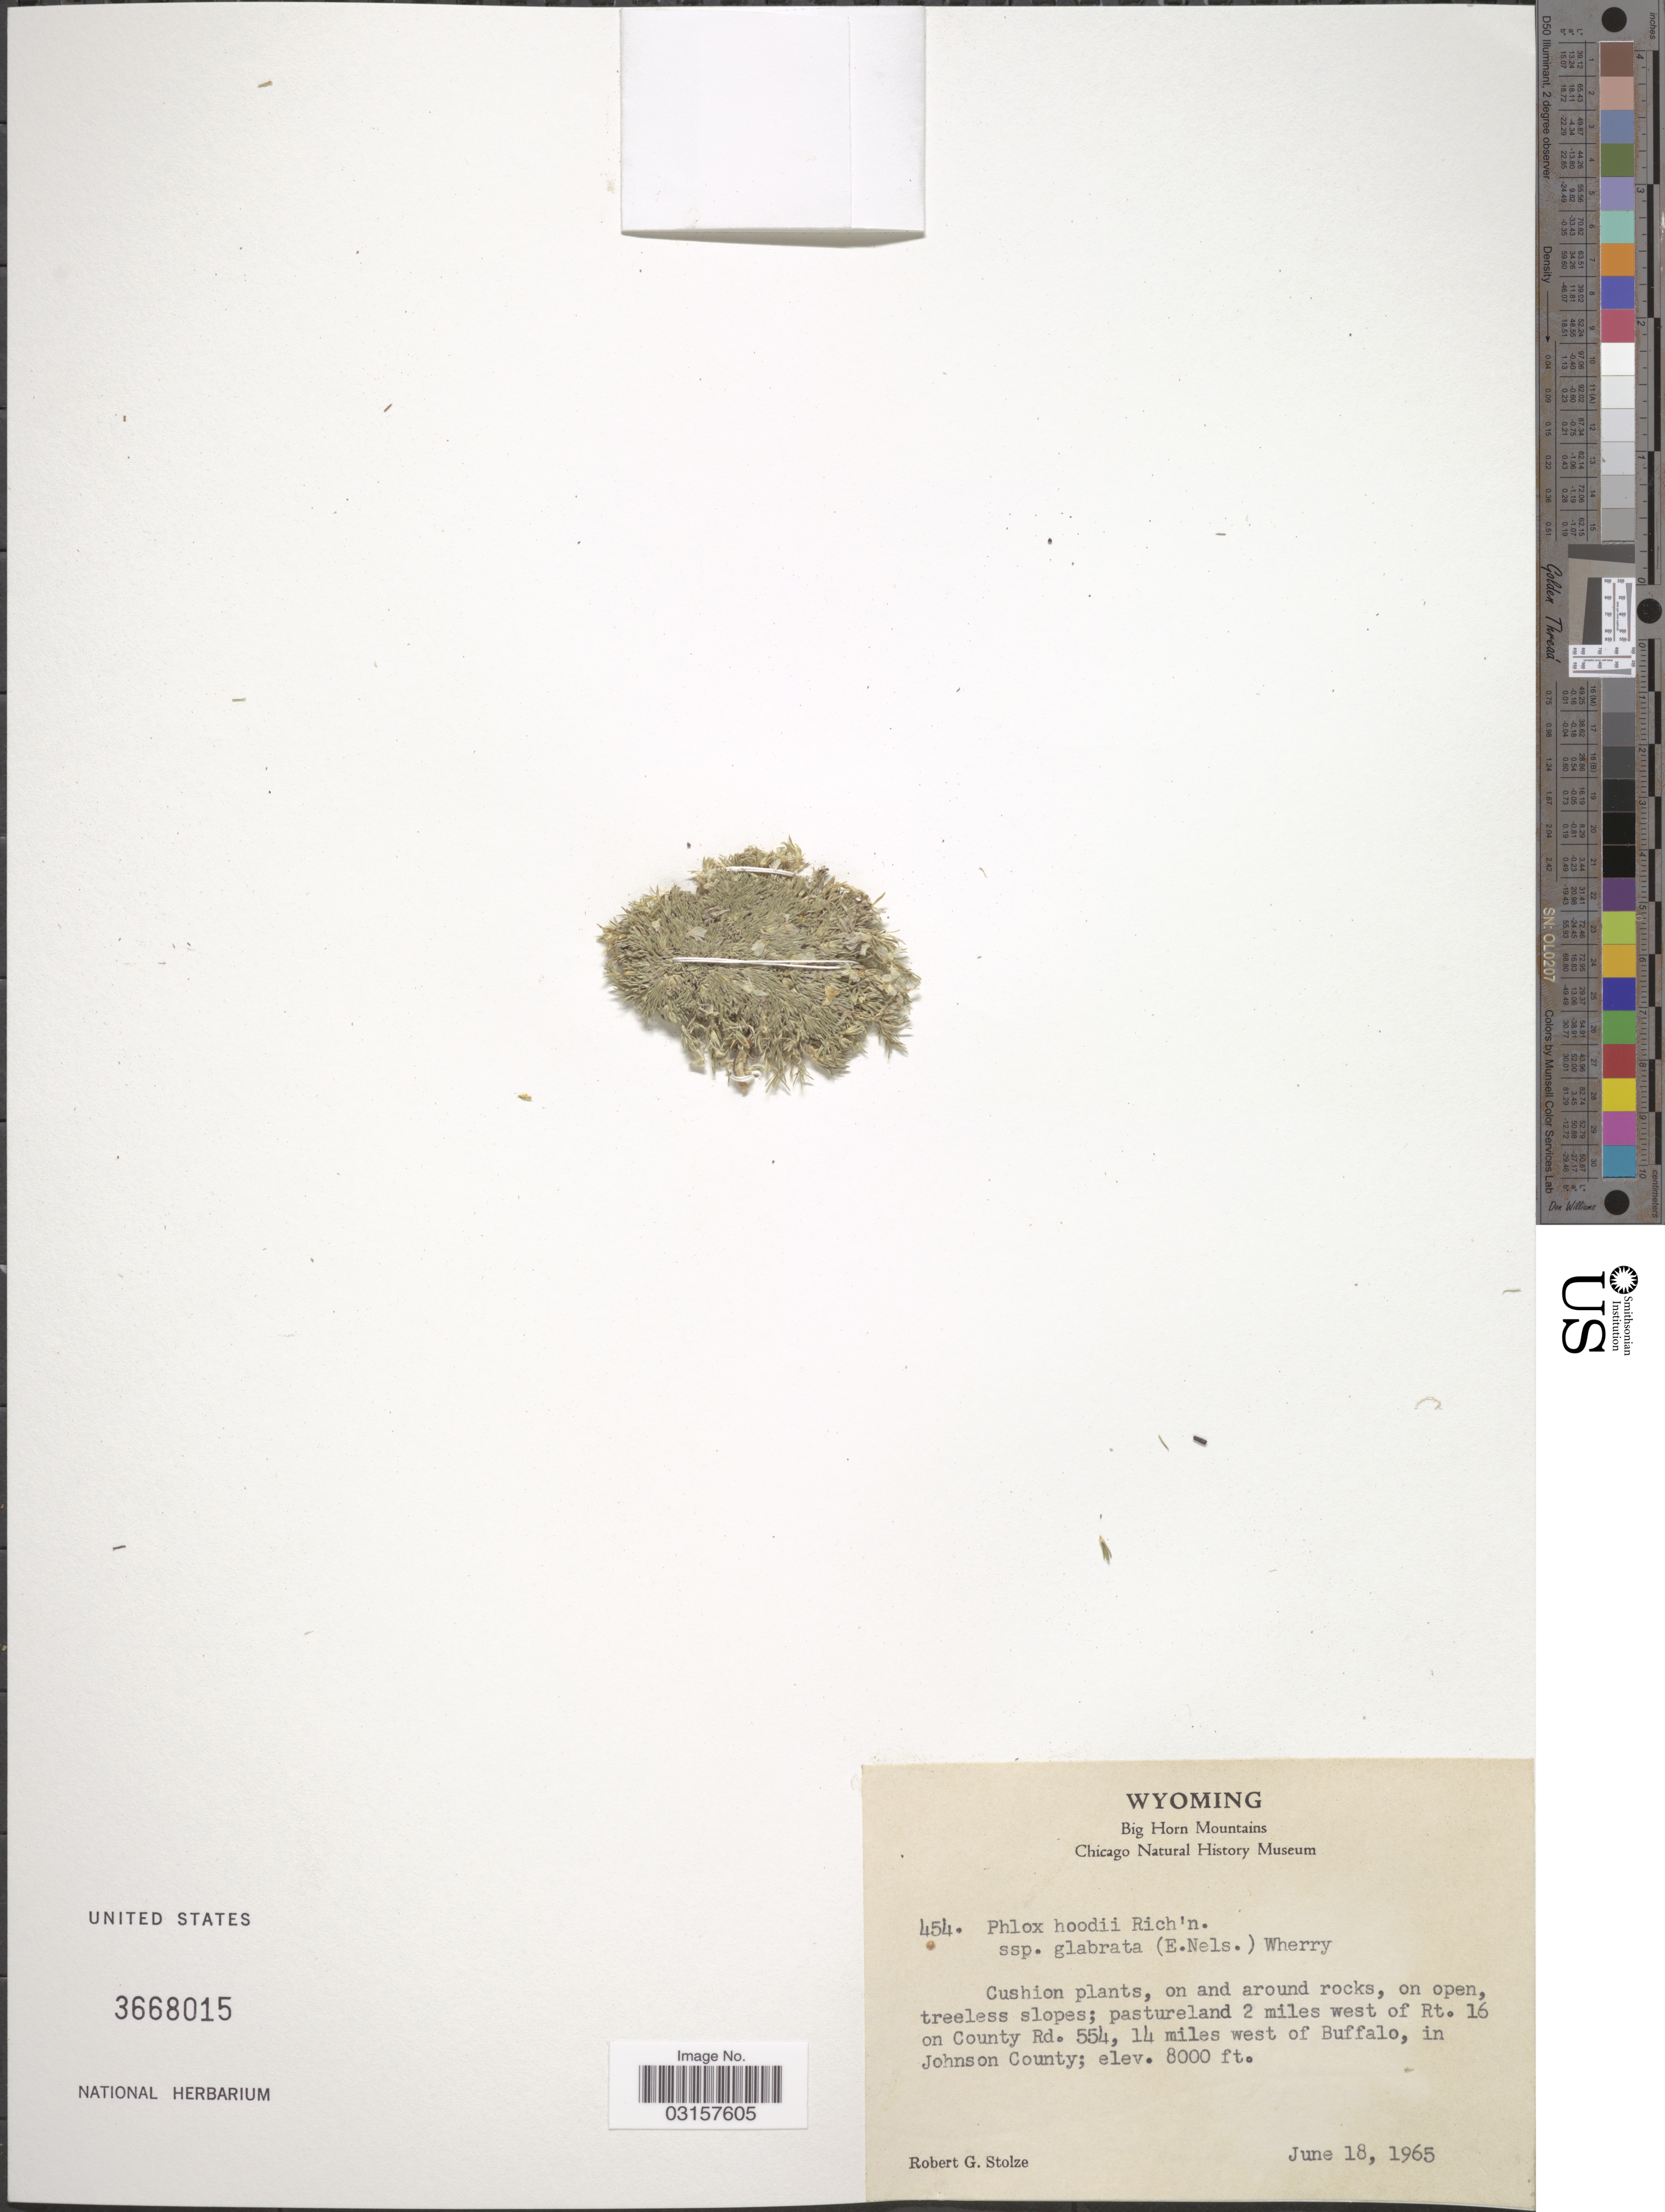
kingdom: Plantae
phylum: Tracheophyta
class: Magnoliopsida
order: Ericales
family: Polemoniaceae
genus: Phlox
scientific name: Phlox hoodii subsp. hoodii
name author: Richardson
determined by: Mayfield, M. H.; Ferguson, C. J.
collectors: R. G. Stolze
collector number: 454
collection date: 1965-06-18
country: United States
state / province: Wyoming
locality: Big Horn Mountains, pastureland 2 miles west of Rt. 16 on County Rd. 554, 14 miles west of Buffalo, in Johnson County.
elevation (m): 2438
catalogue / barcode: US 3668015